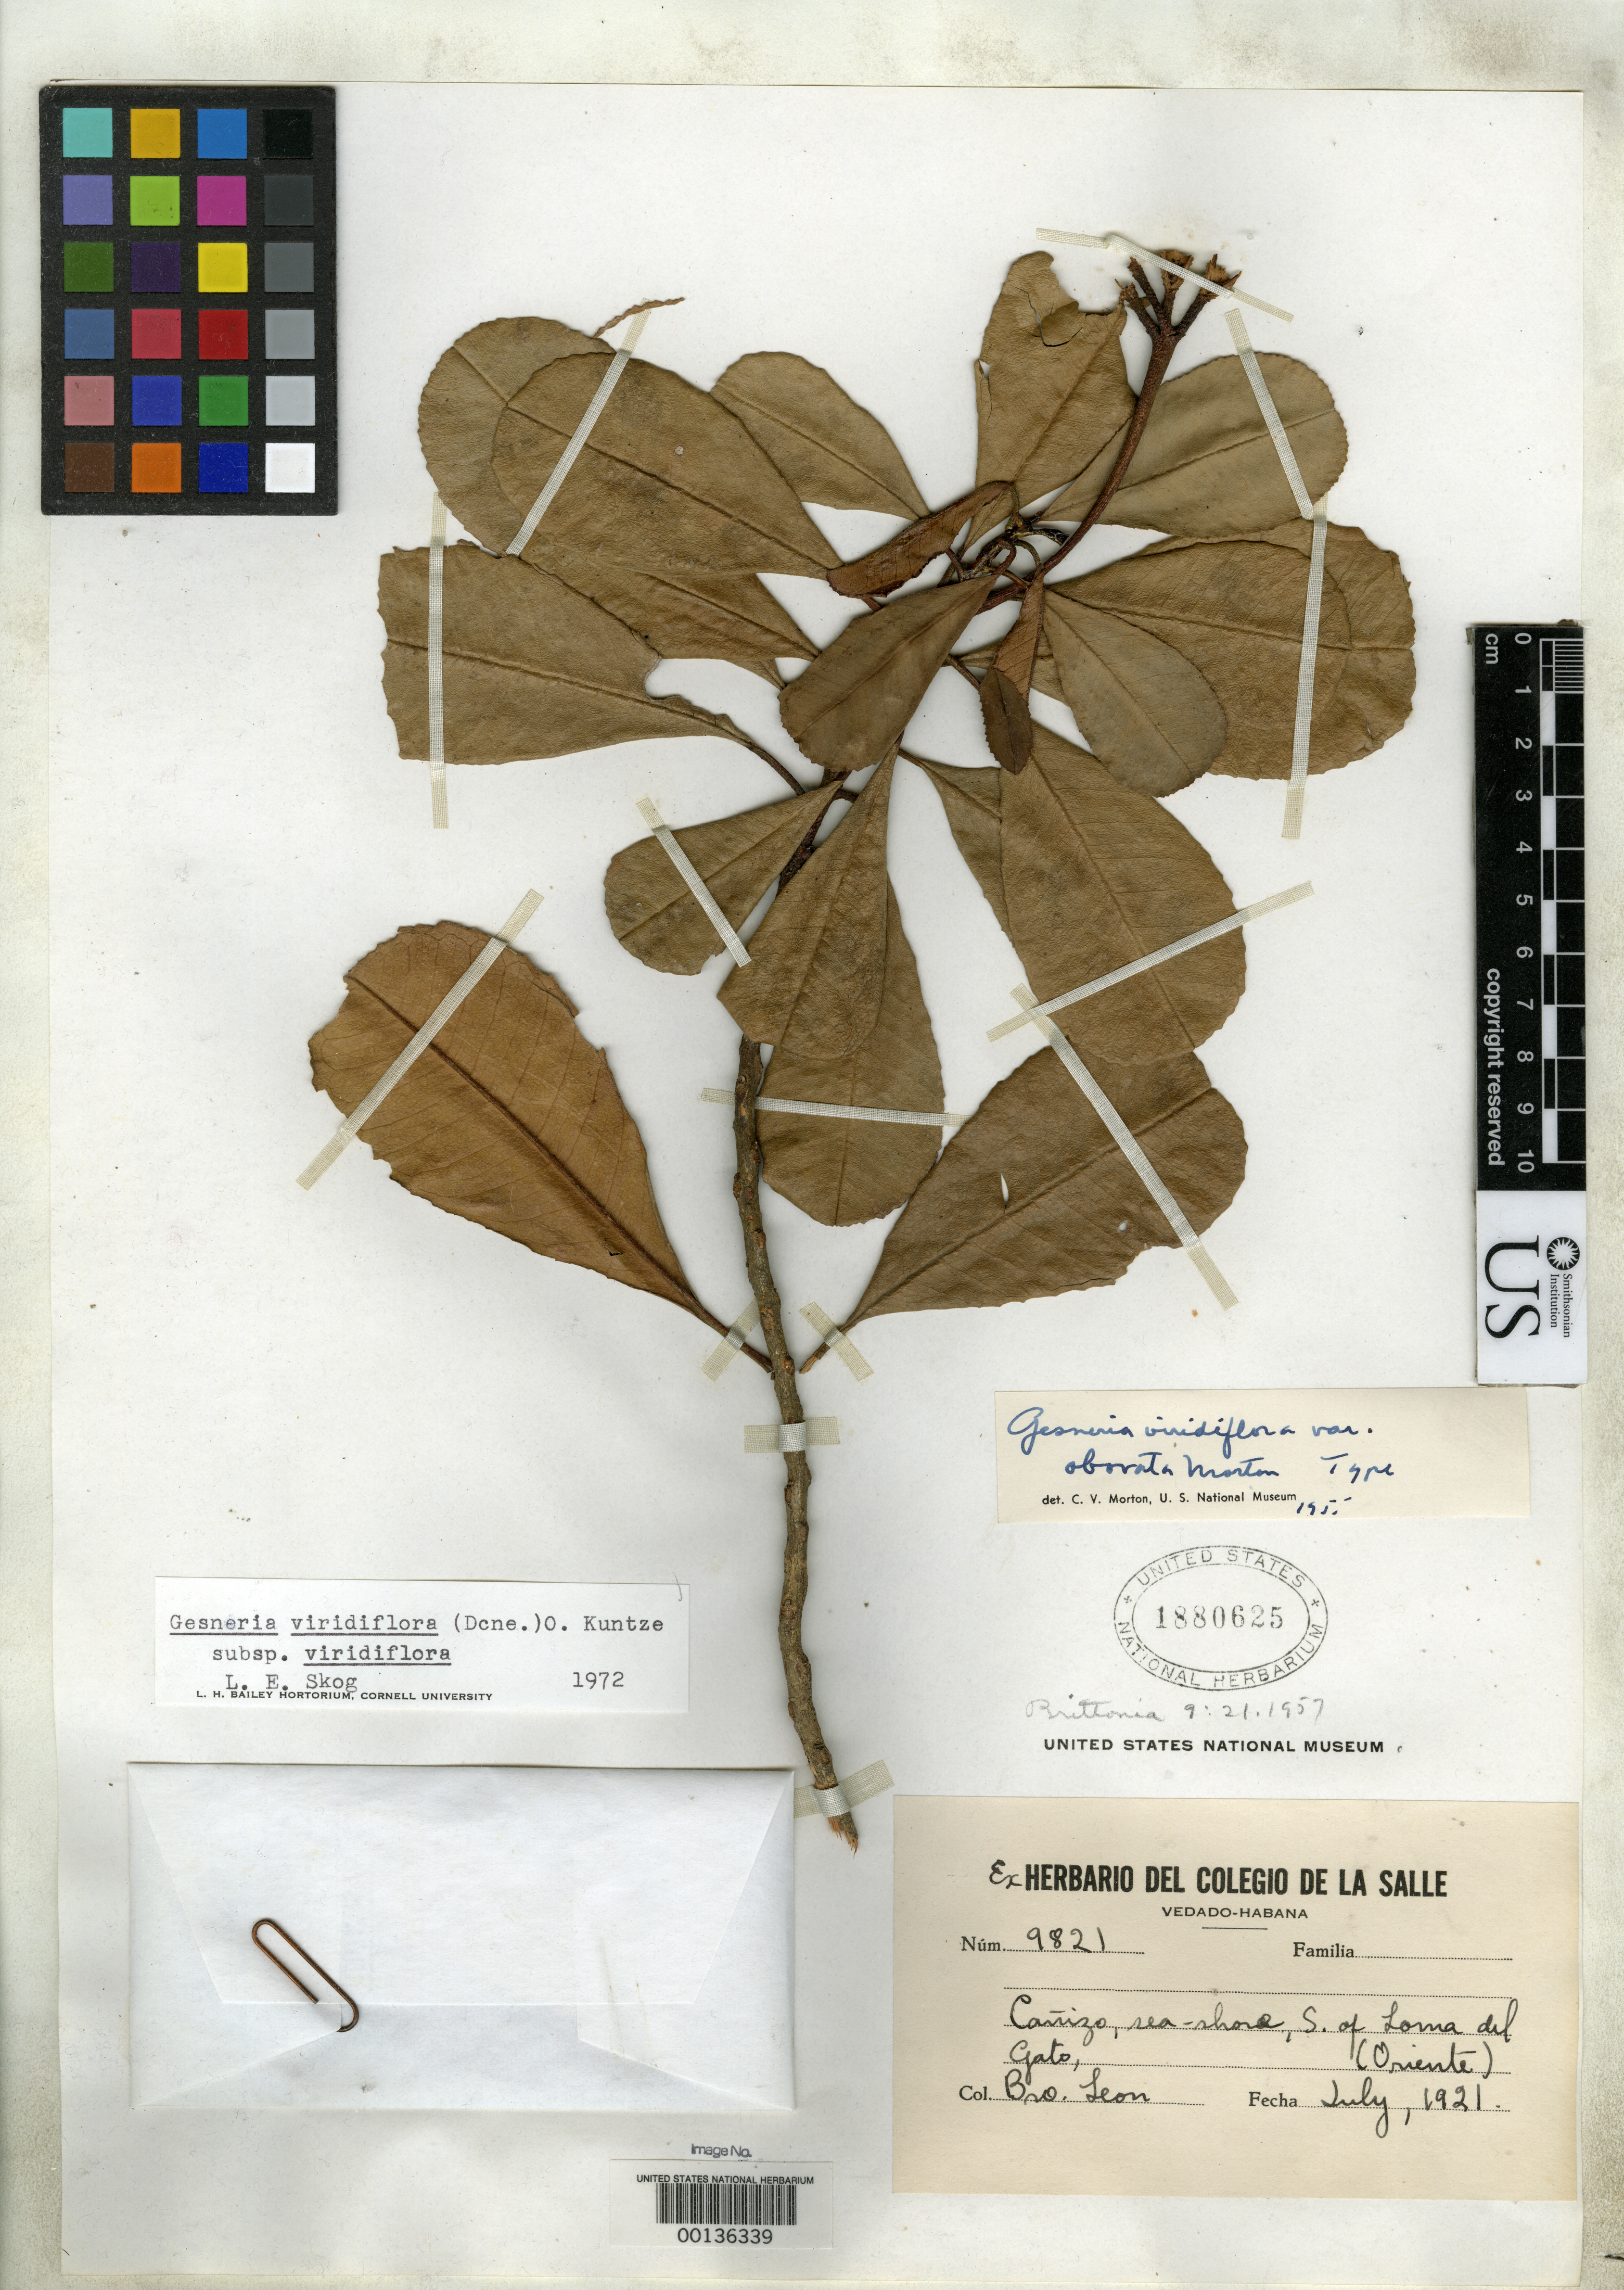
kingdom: Plantae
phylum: Tracheophyta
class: Magnoliopsida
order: Lamiales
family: Gesneriaceae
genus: Gesneria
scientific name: Gesneria viridiflora var. obovata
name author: C.V. Morton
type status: Holotype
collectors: Bro. León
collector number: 9821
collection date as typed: Jul 1921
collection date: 1921-07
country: Cuba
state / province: Oriente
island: Greater Antilles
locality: Camizo, south of Loma del Gato.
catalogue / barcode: US 1880625